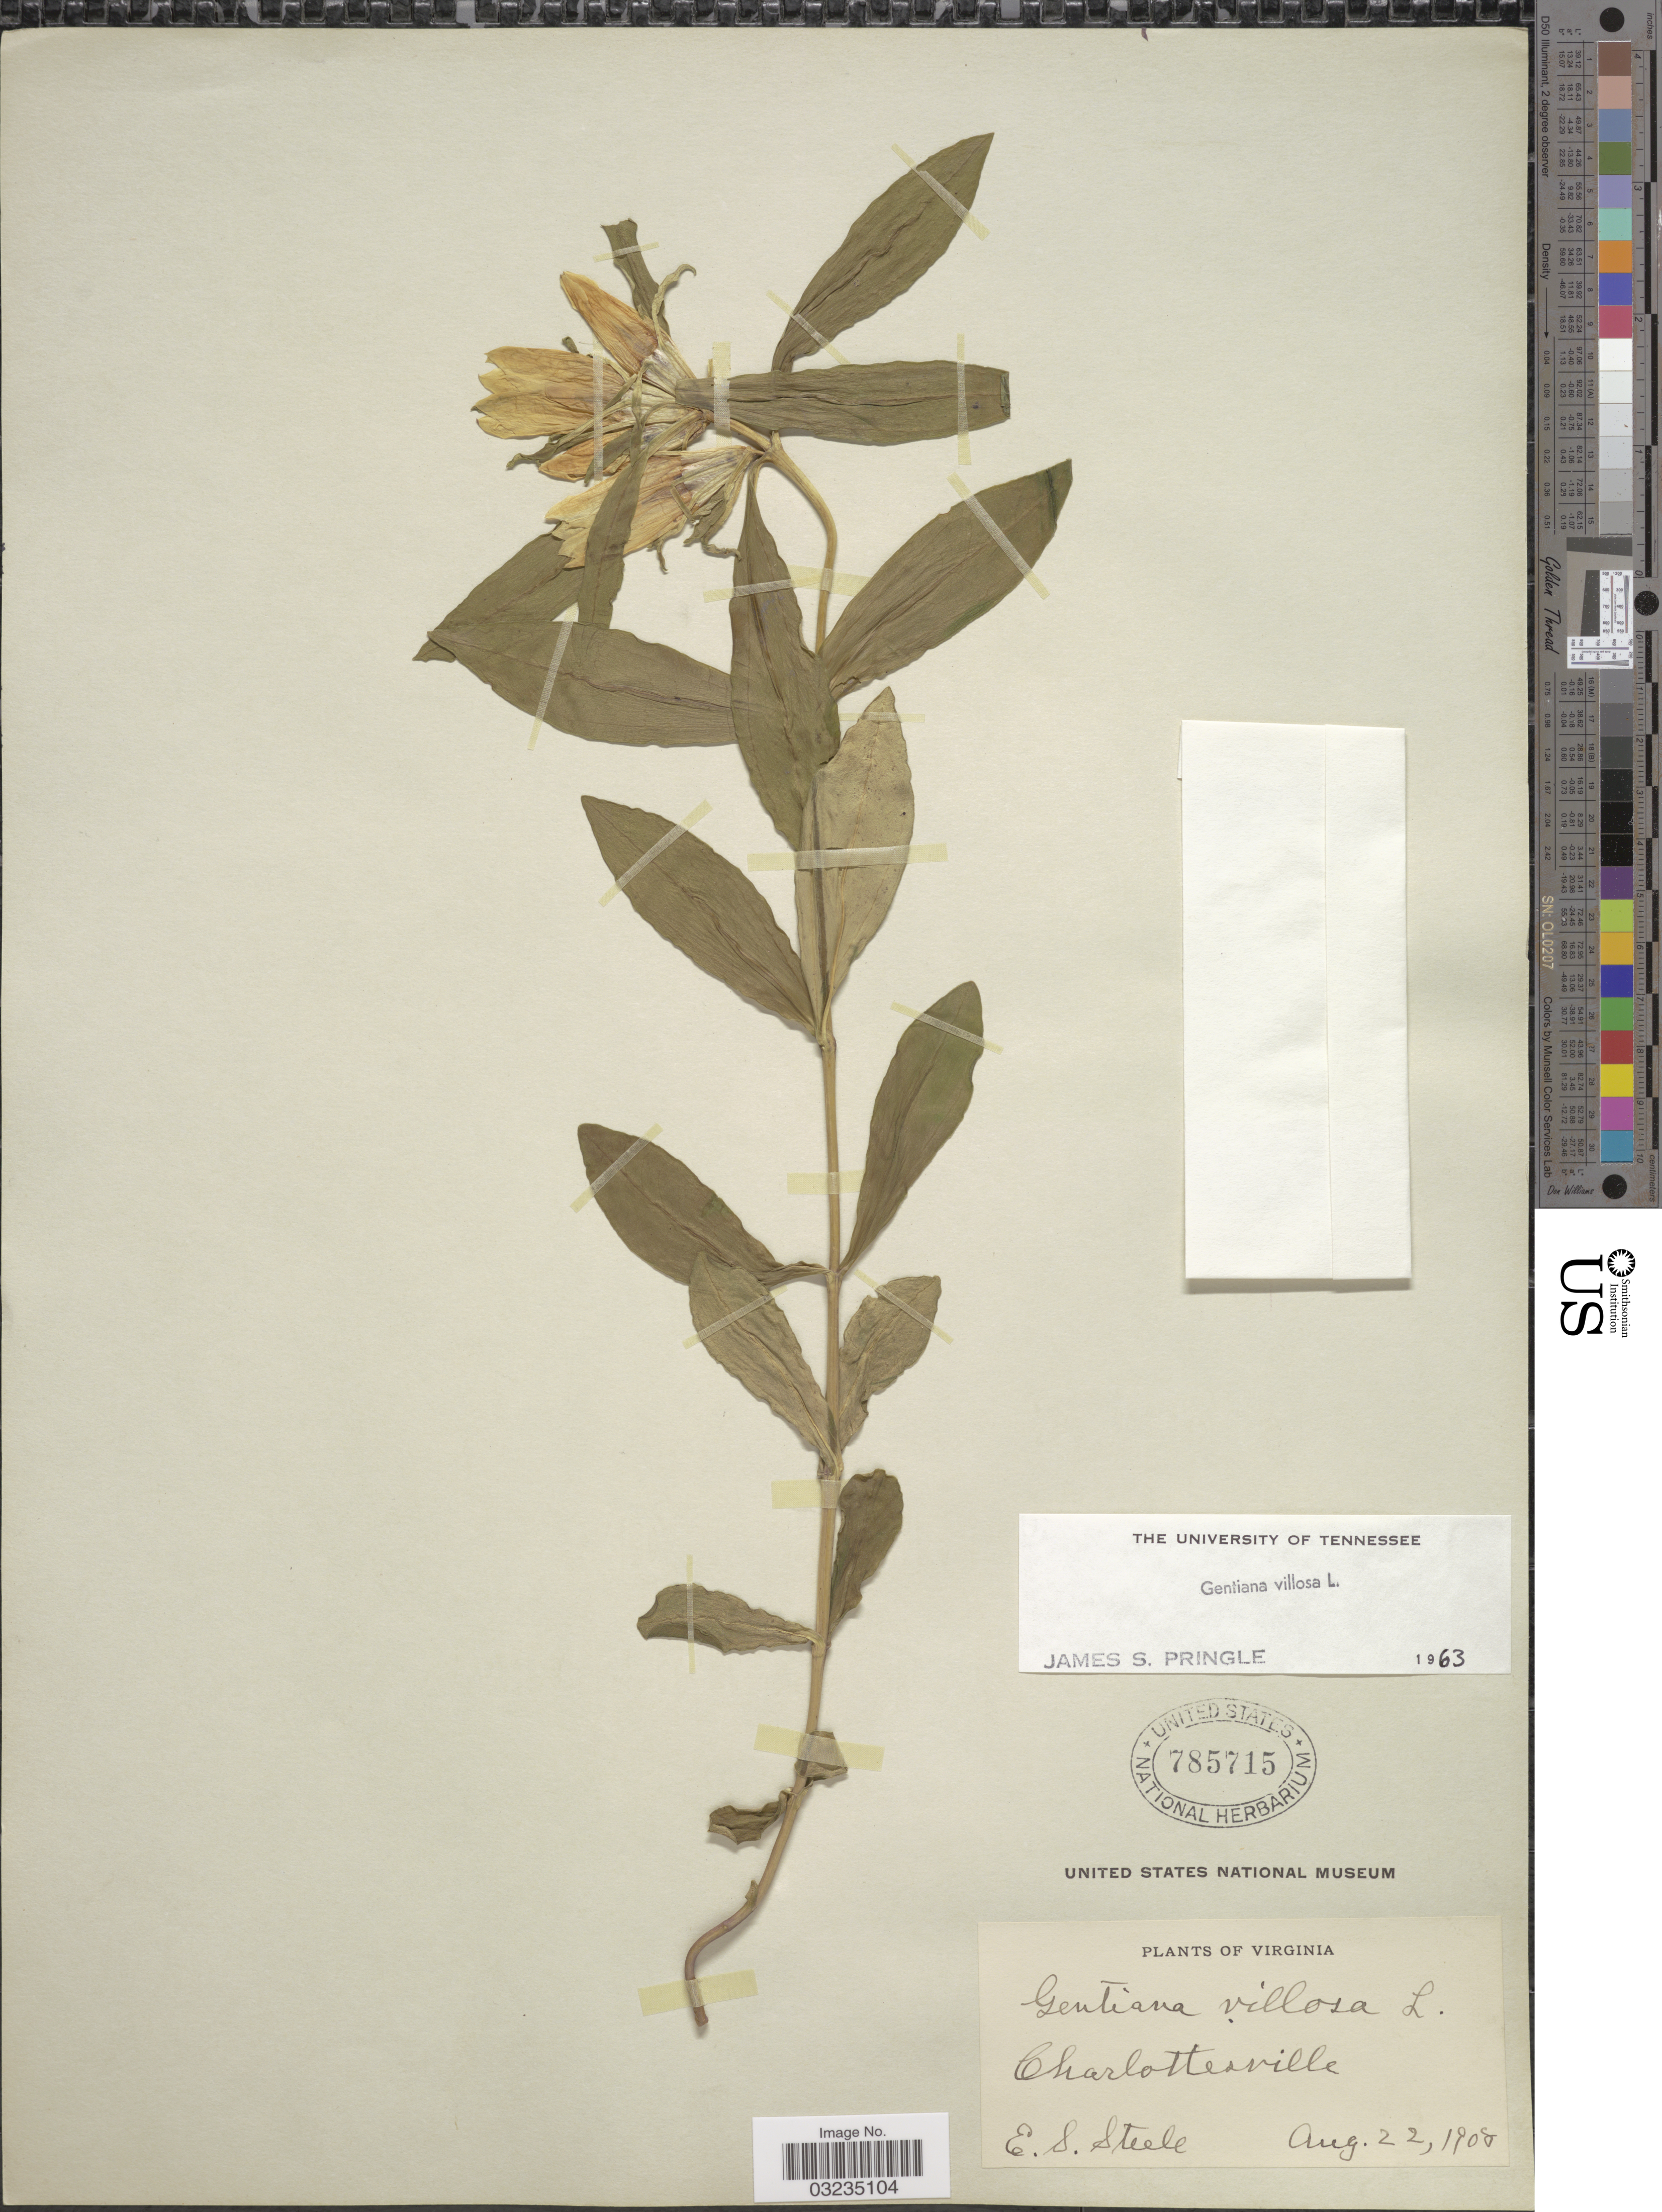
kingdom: Plantae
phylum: Tracheophyta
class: Magnoliopsida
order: Gentianales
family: Gentianaceae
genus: Gentiana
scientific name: Gentiana villosa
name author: L.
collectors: E. Steele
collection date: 1908-08-22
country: United States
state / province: Virginia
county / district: City of Charlottesville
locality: Charlottesville.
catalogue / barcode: US 785715